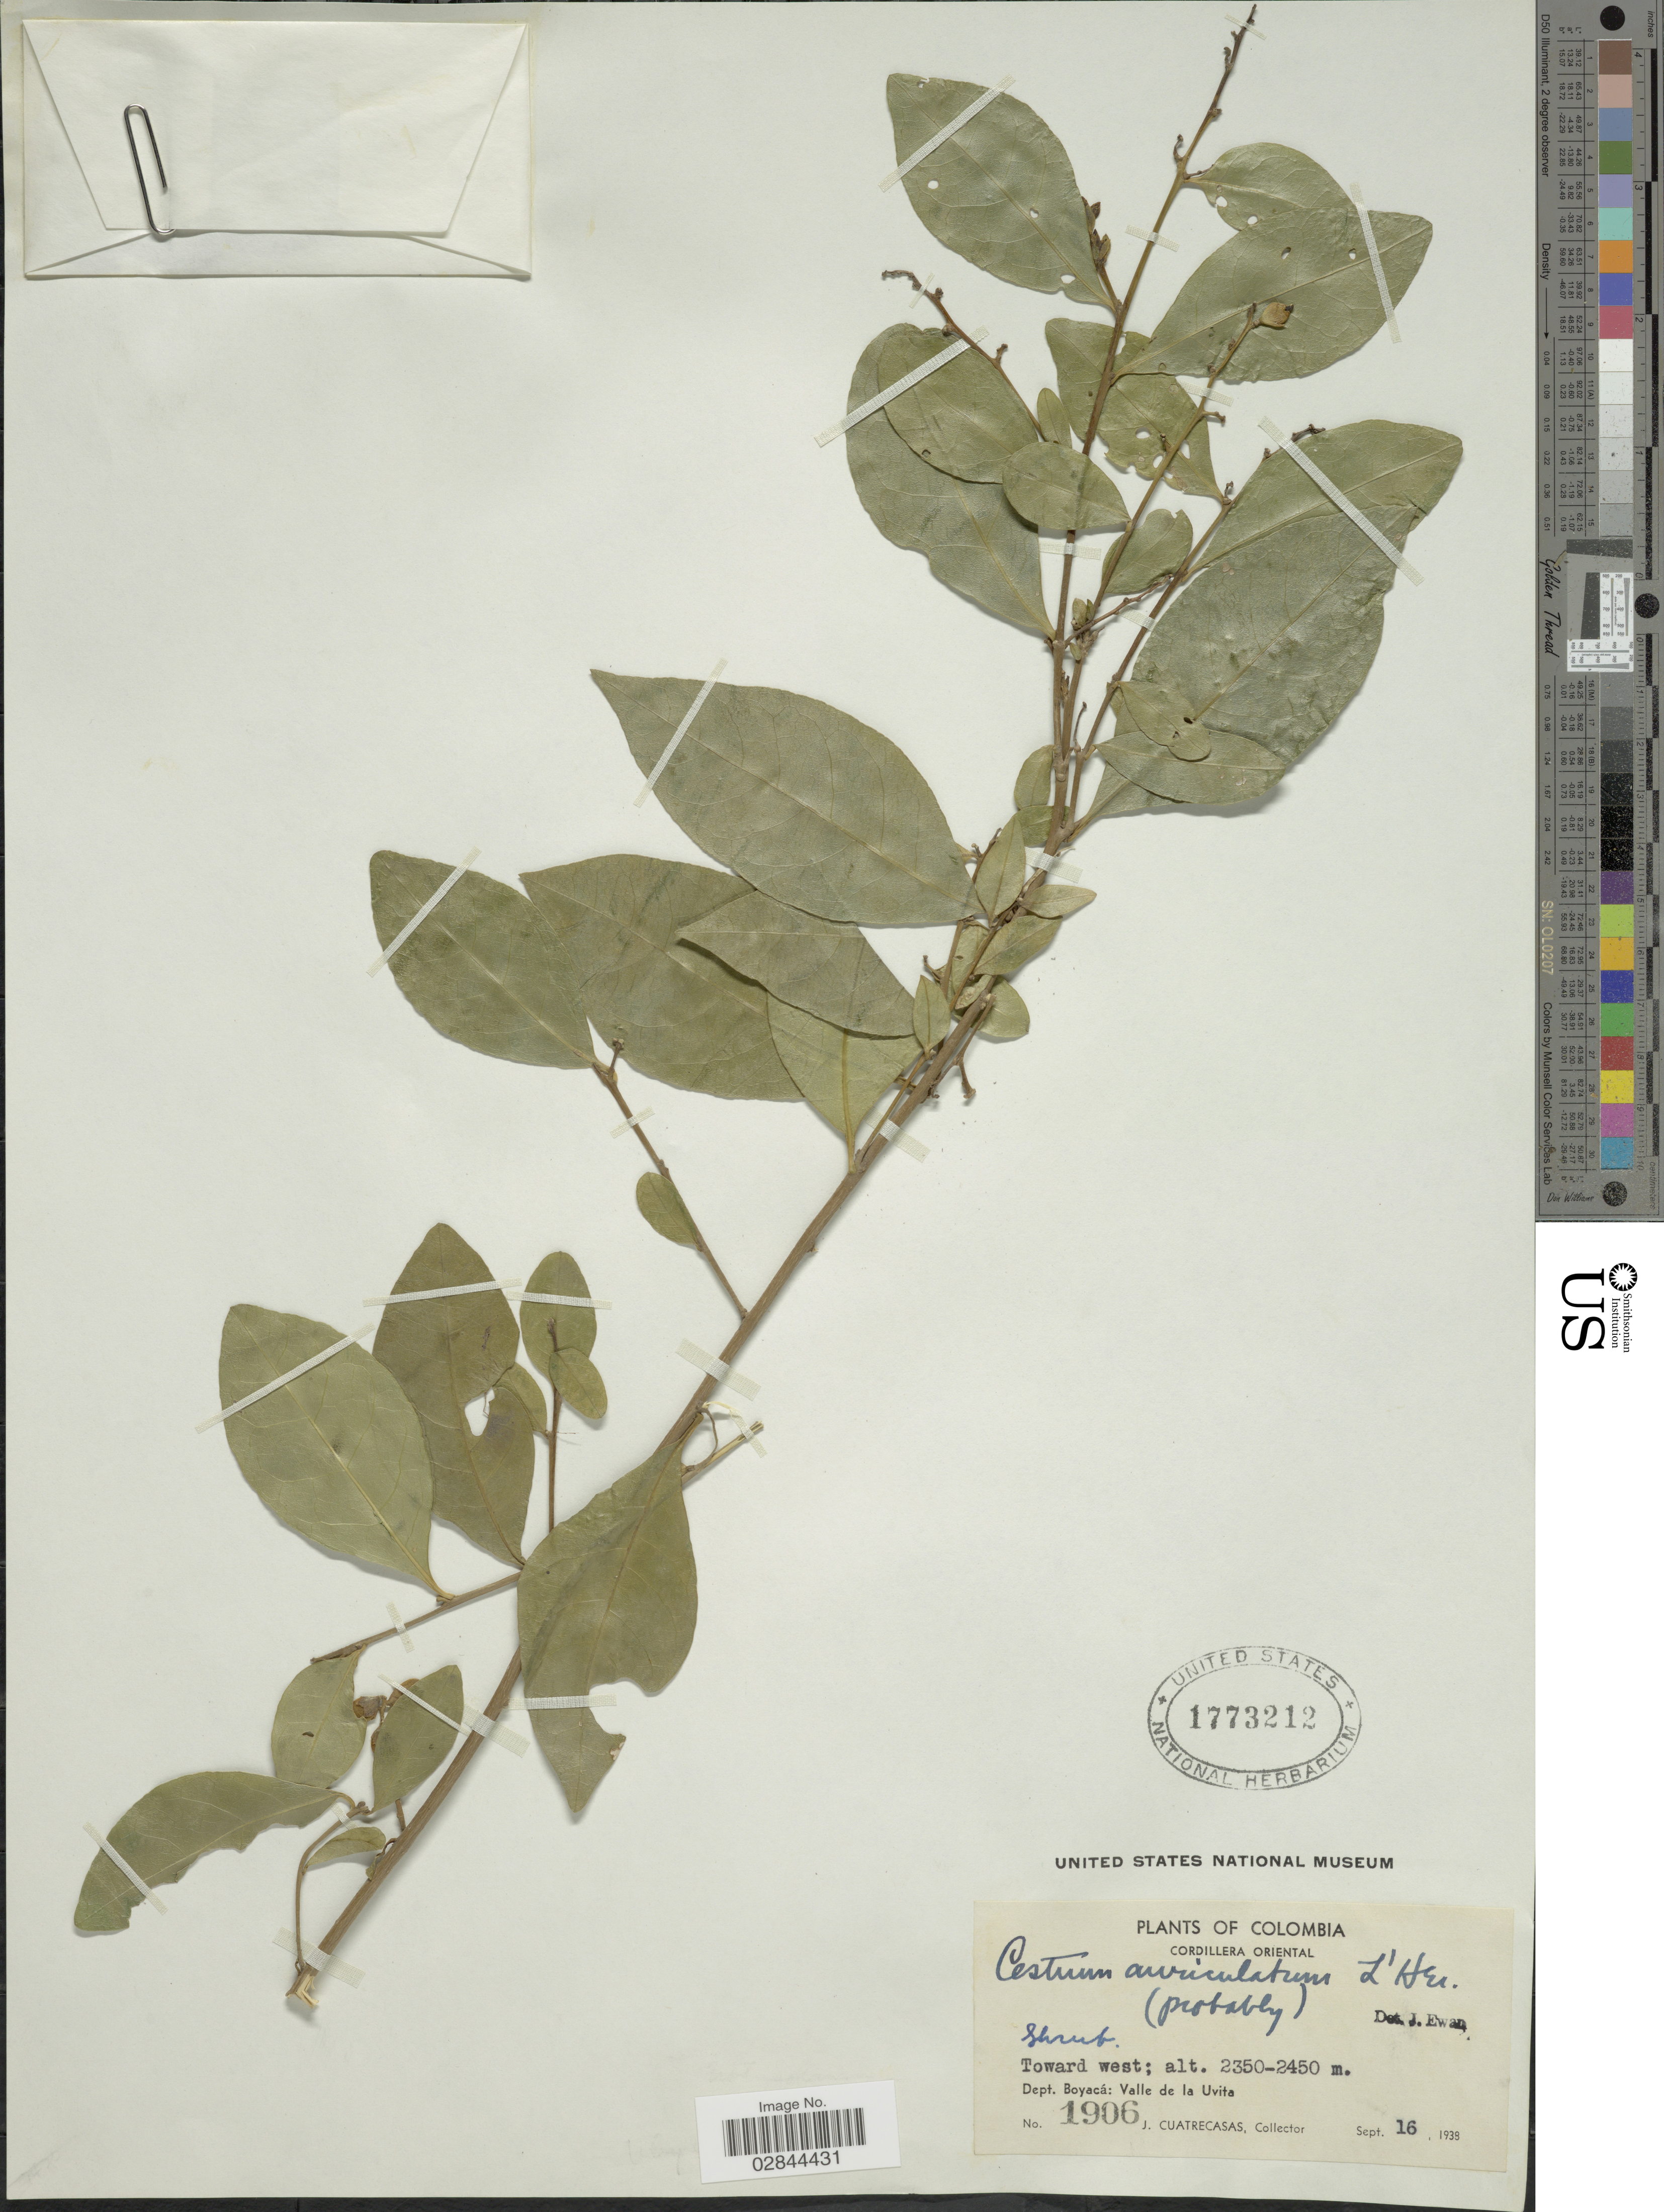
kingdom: Plantae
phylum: Tracheophyta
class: Magnoliopsida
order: Solanales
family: Solanaceae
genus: Cestrum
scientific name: Cestrum auriculatum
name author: L'Hér.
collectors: J. Cuatrecasas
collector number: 1906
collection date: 1938-09-16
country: Colombia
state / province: Boyacá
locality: Cordillera Oriental. Toward west. Dept. Boyacá: Valle de la Uvita.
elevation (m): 2350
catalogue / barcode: US 1773212